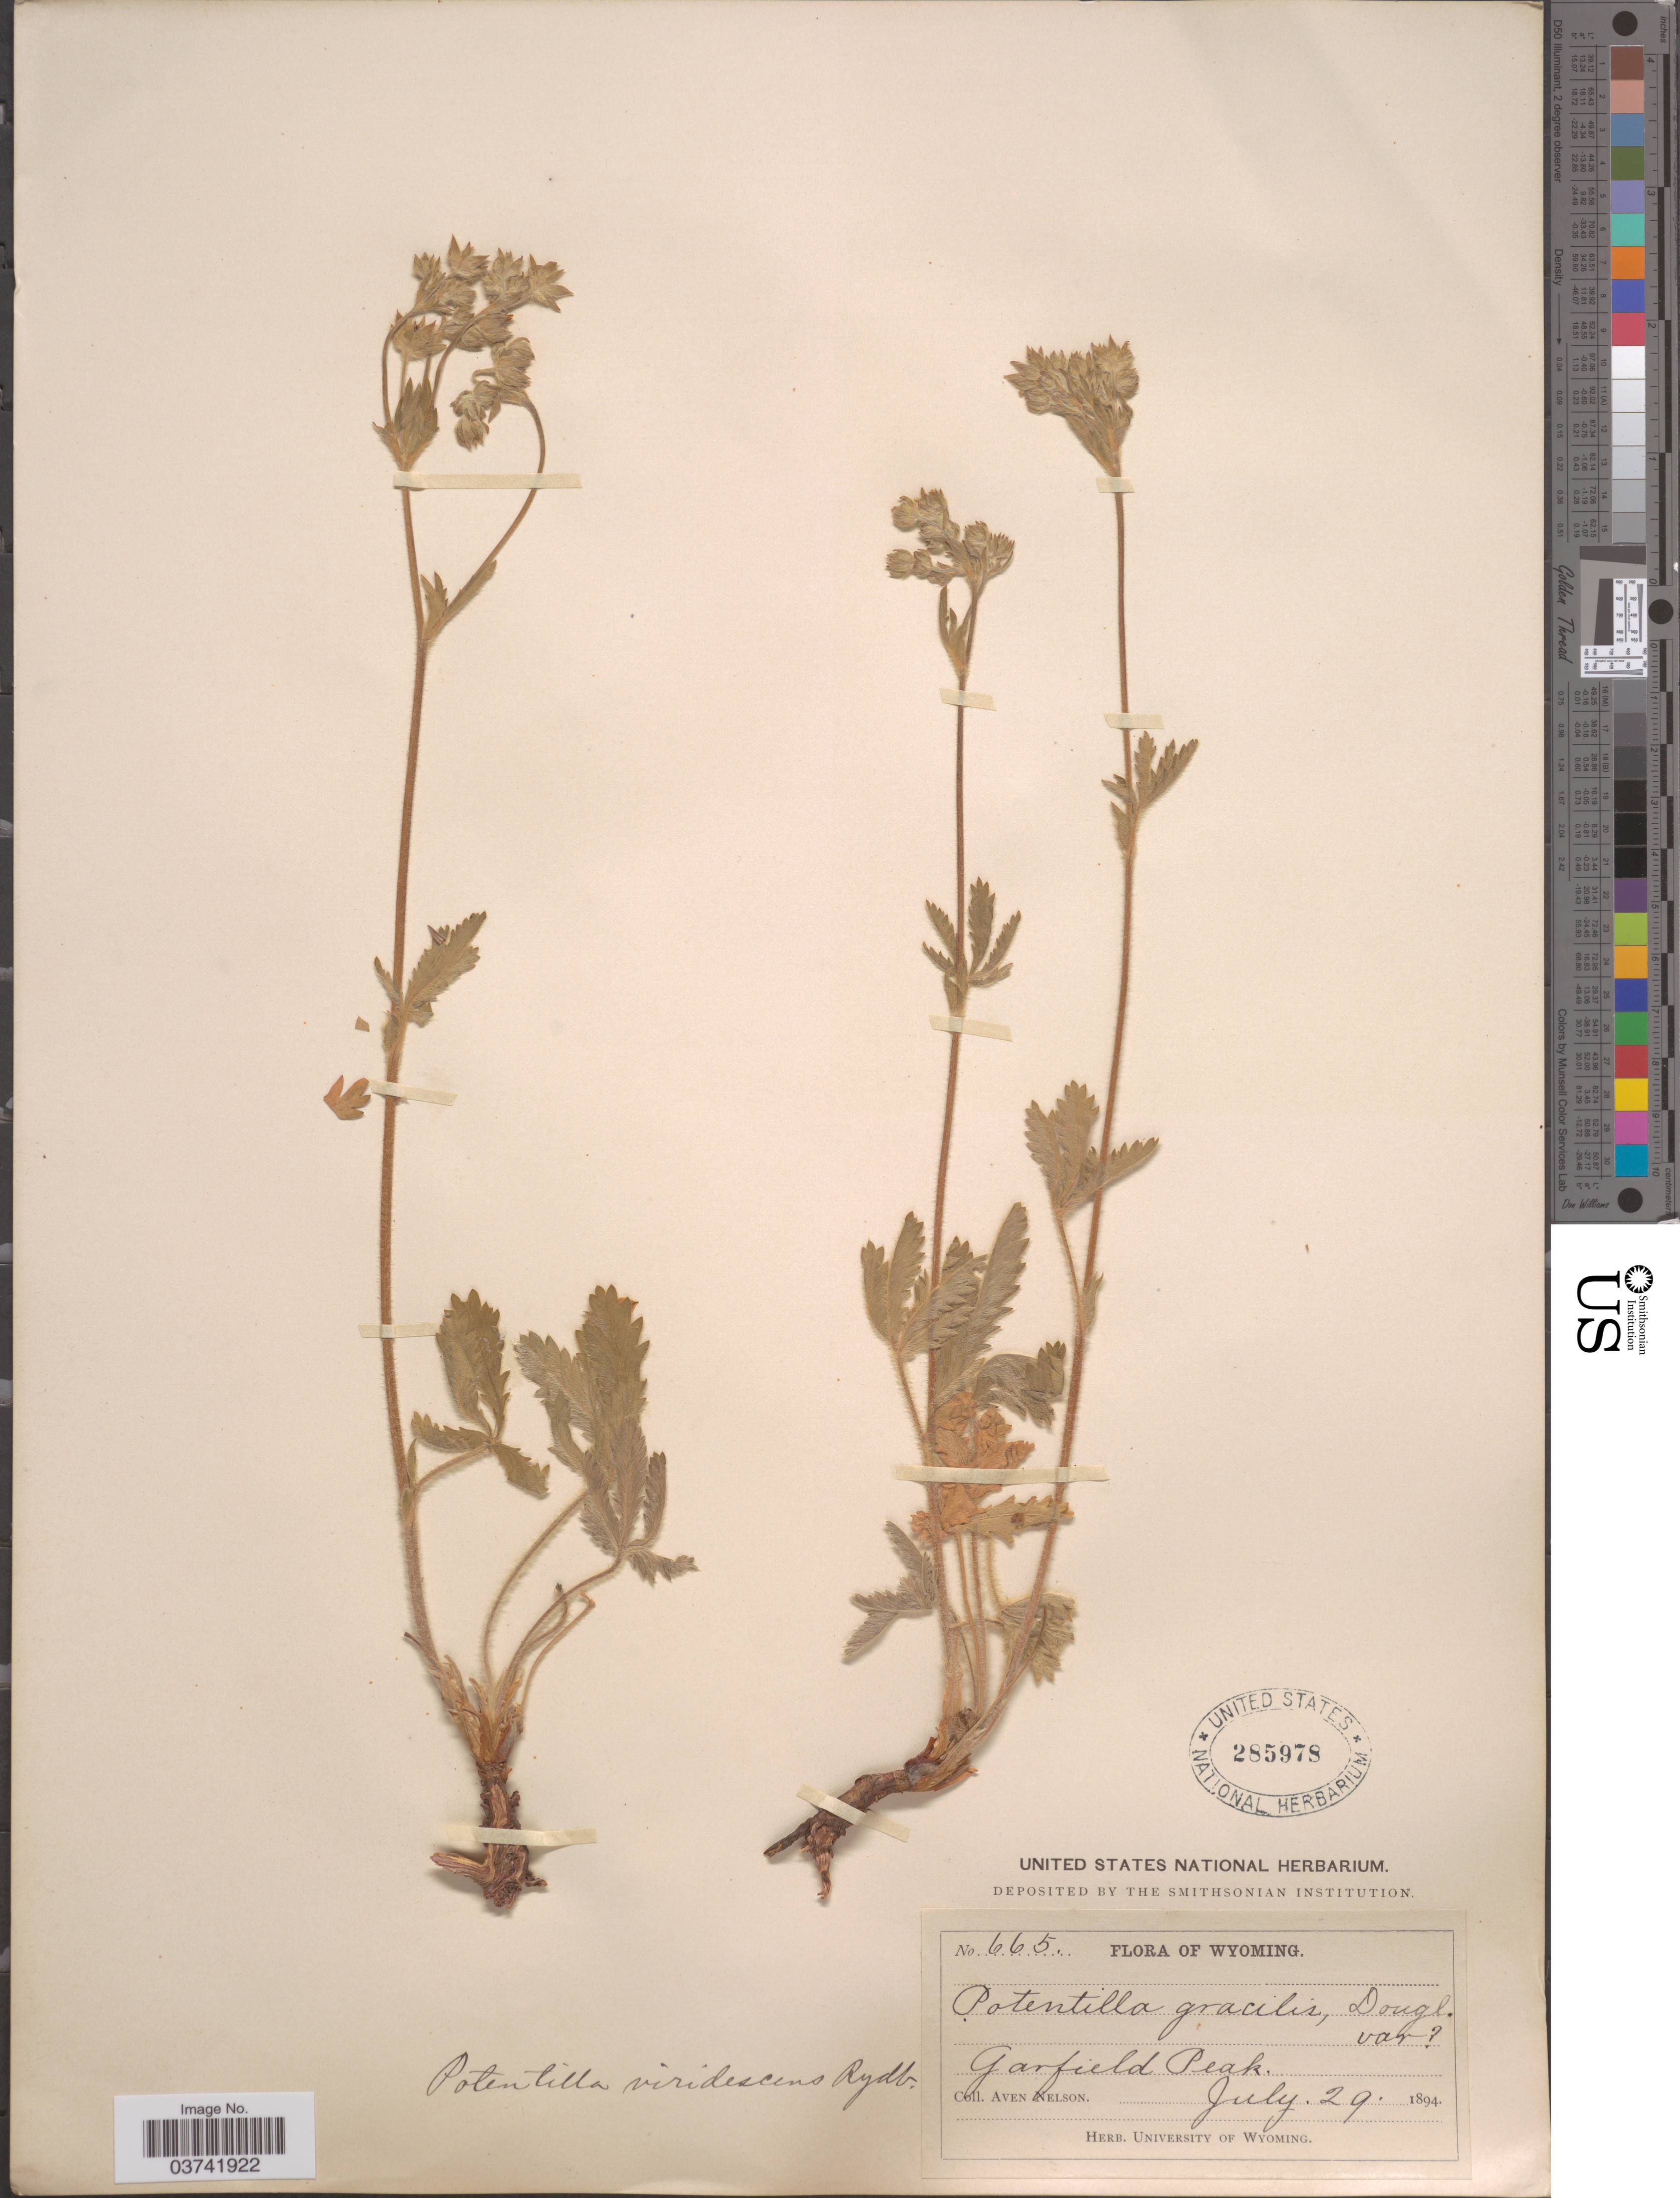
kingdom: Plantae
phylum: Tracheophyta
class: Magnoliopsida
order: Rosales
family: Rosaceae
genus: Potentilla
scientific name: Potentilla viridescens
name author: Rydb.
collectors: A. Nelson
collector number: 665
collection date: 1894-07-29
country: United States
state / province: Wyoming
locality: Garfield Peak.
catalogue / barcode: US 285978